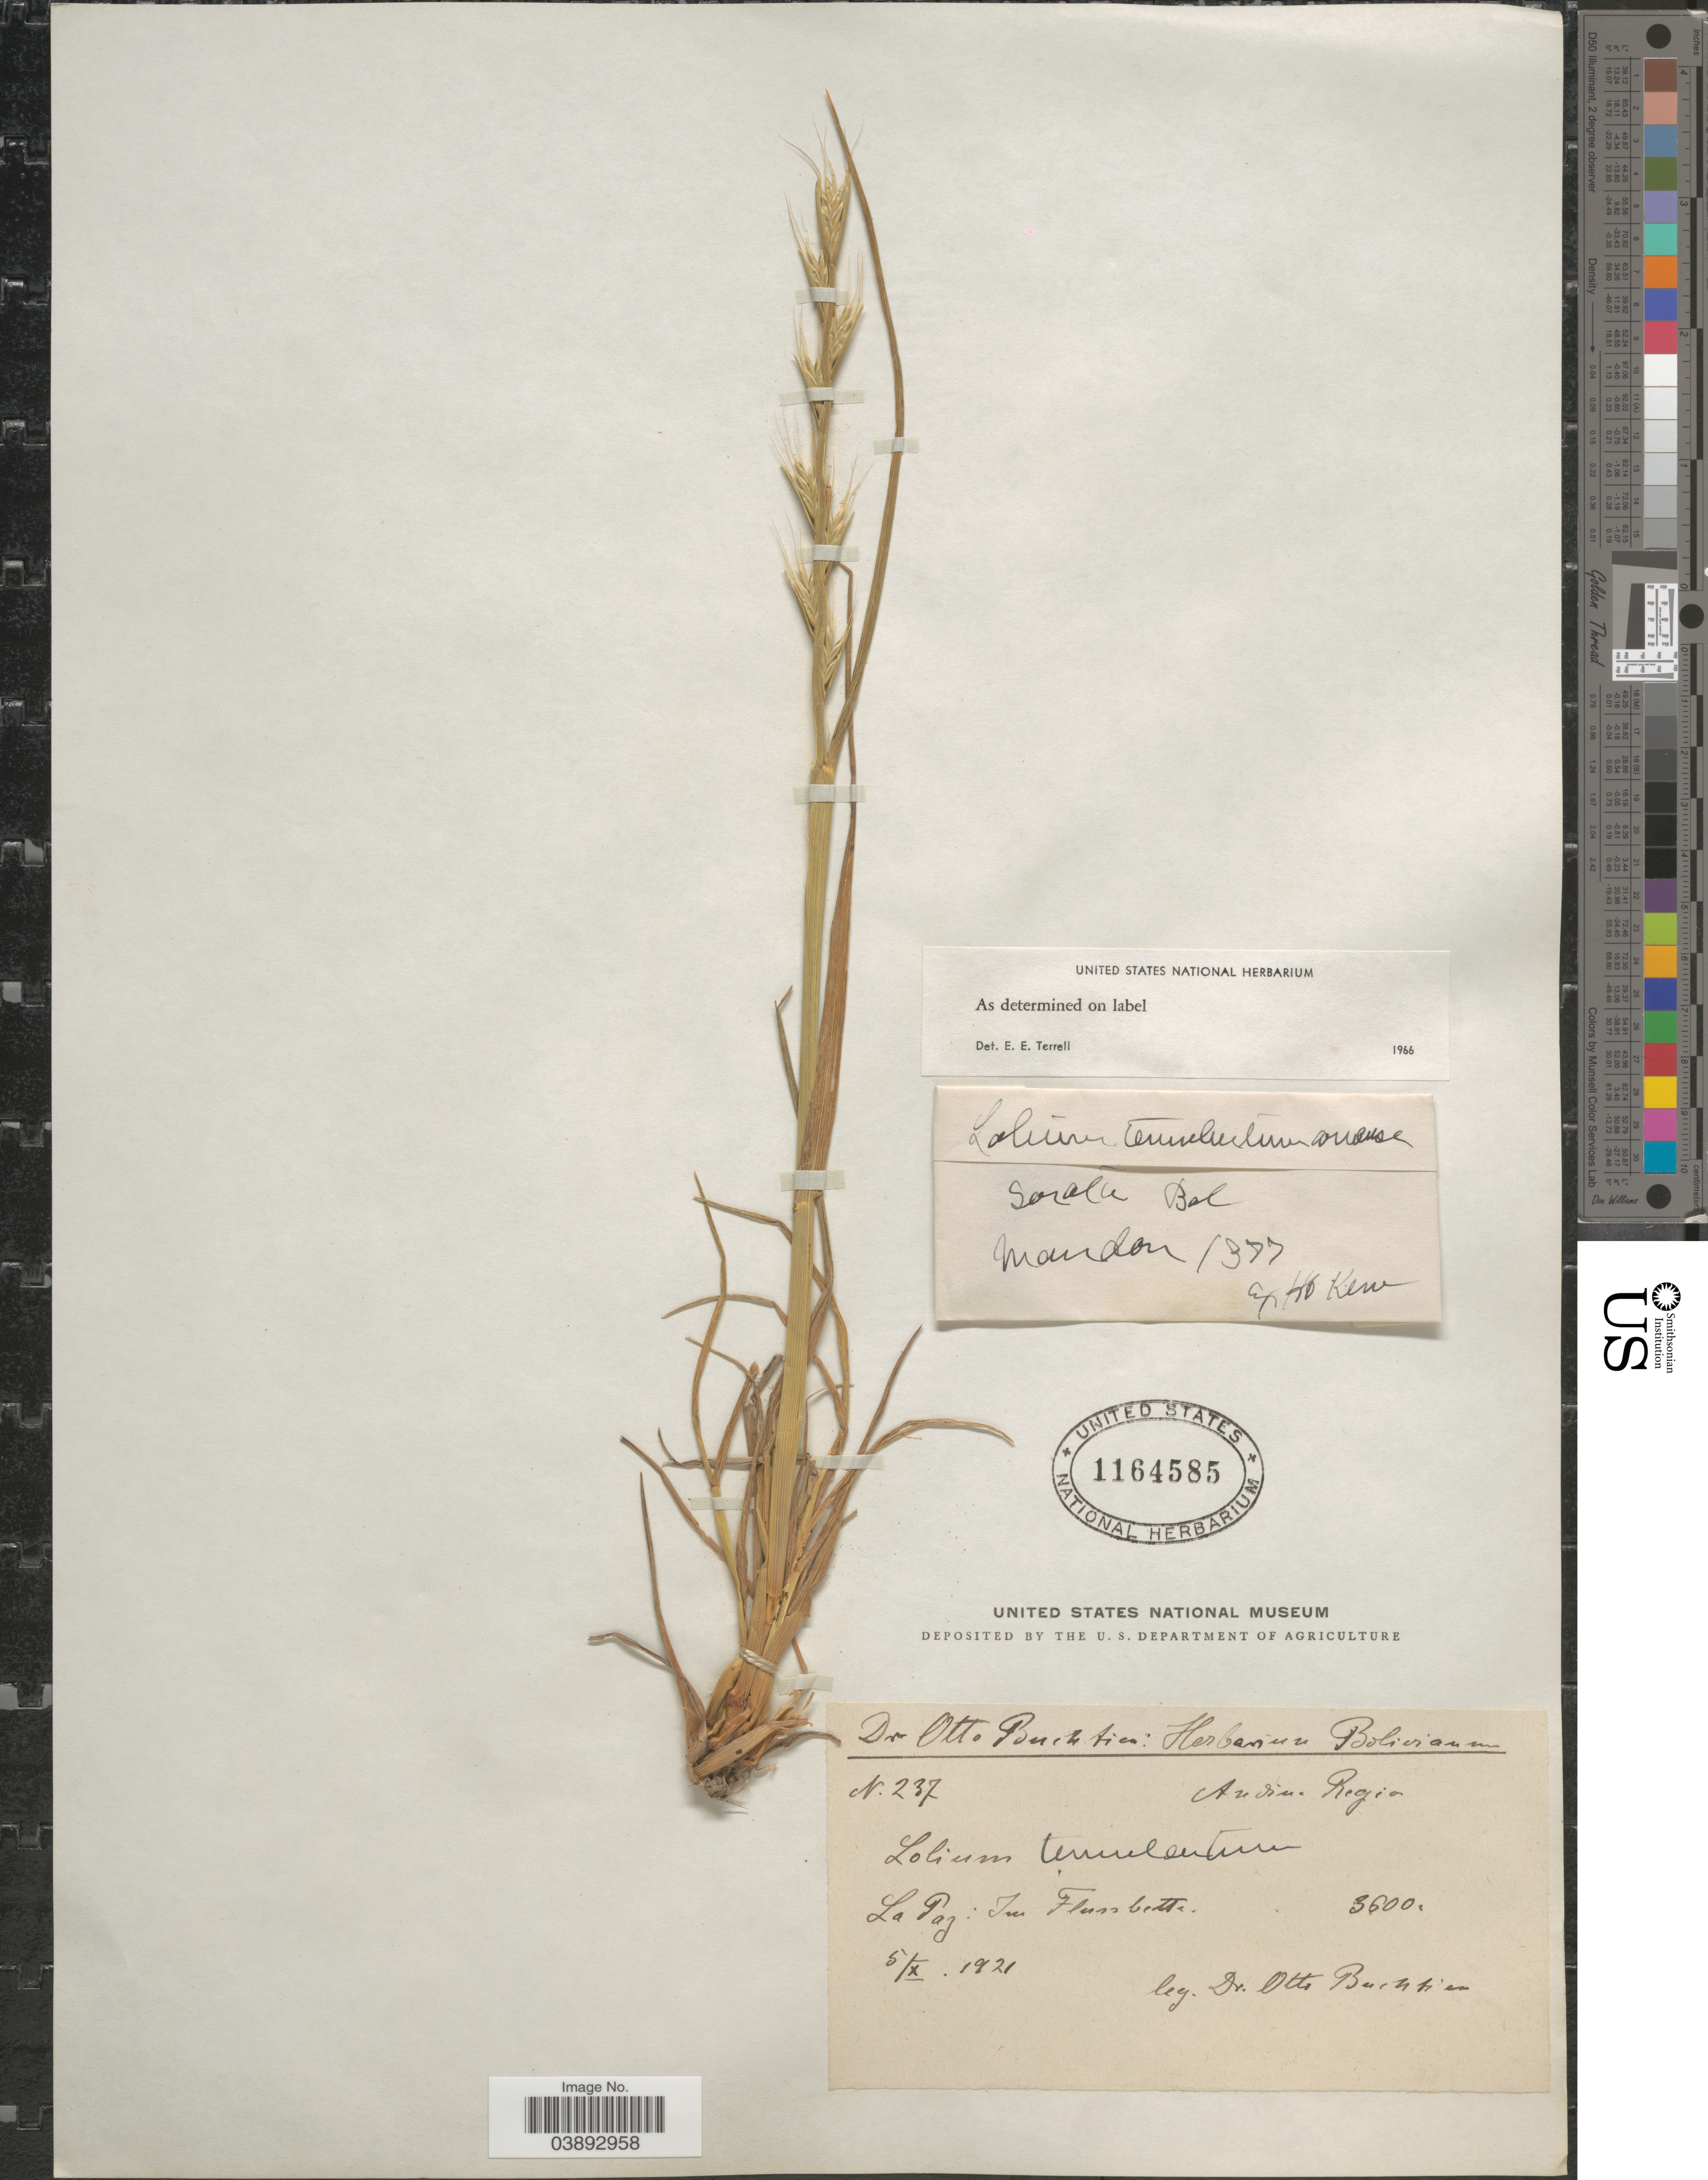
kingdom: Plantae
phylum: Tracheophyta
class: Liliopsida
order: Poales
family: Poaceae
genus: Lolium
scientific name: Lolium temulentum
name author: L.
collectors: O. Buchtien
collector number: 237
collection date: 1921-10-05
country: Bolivia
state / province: La Paz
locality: Andine Regio. Im Flussbett.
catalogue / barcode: US 1164585